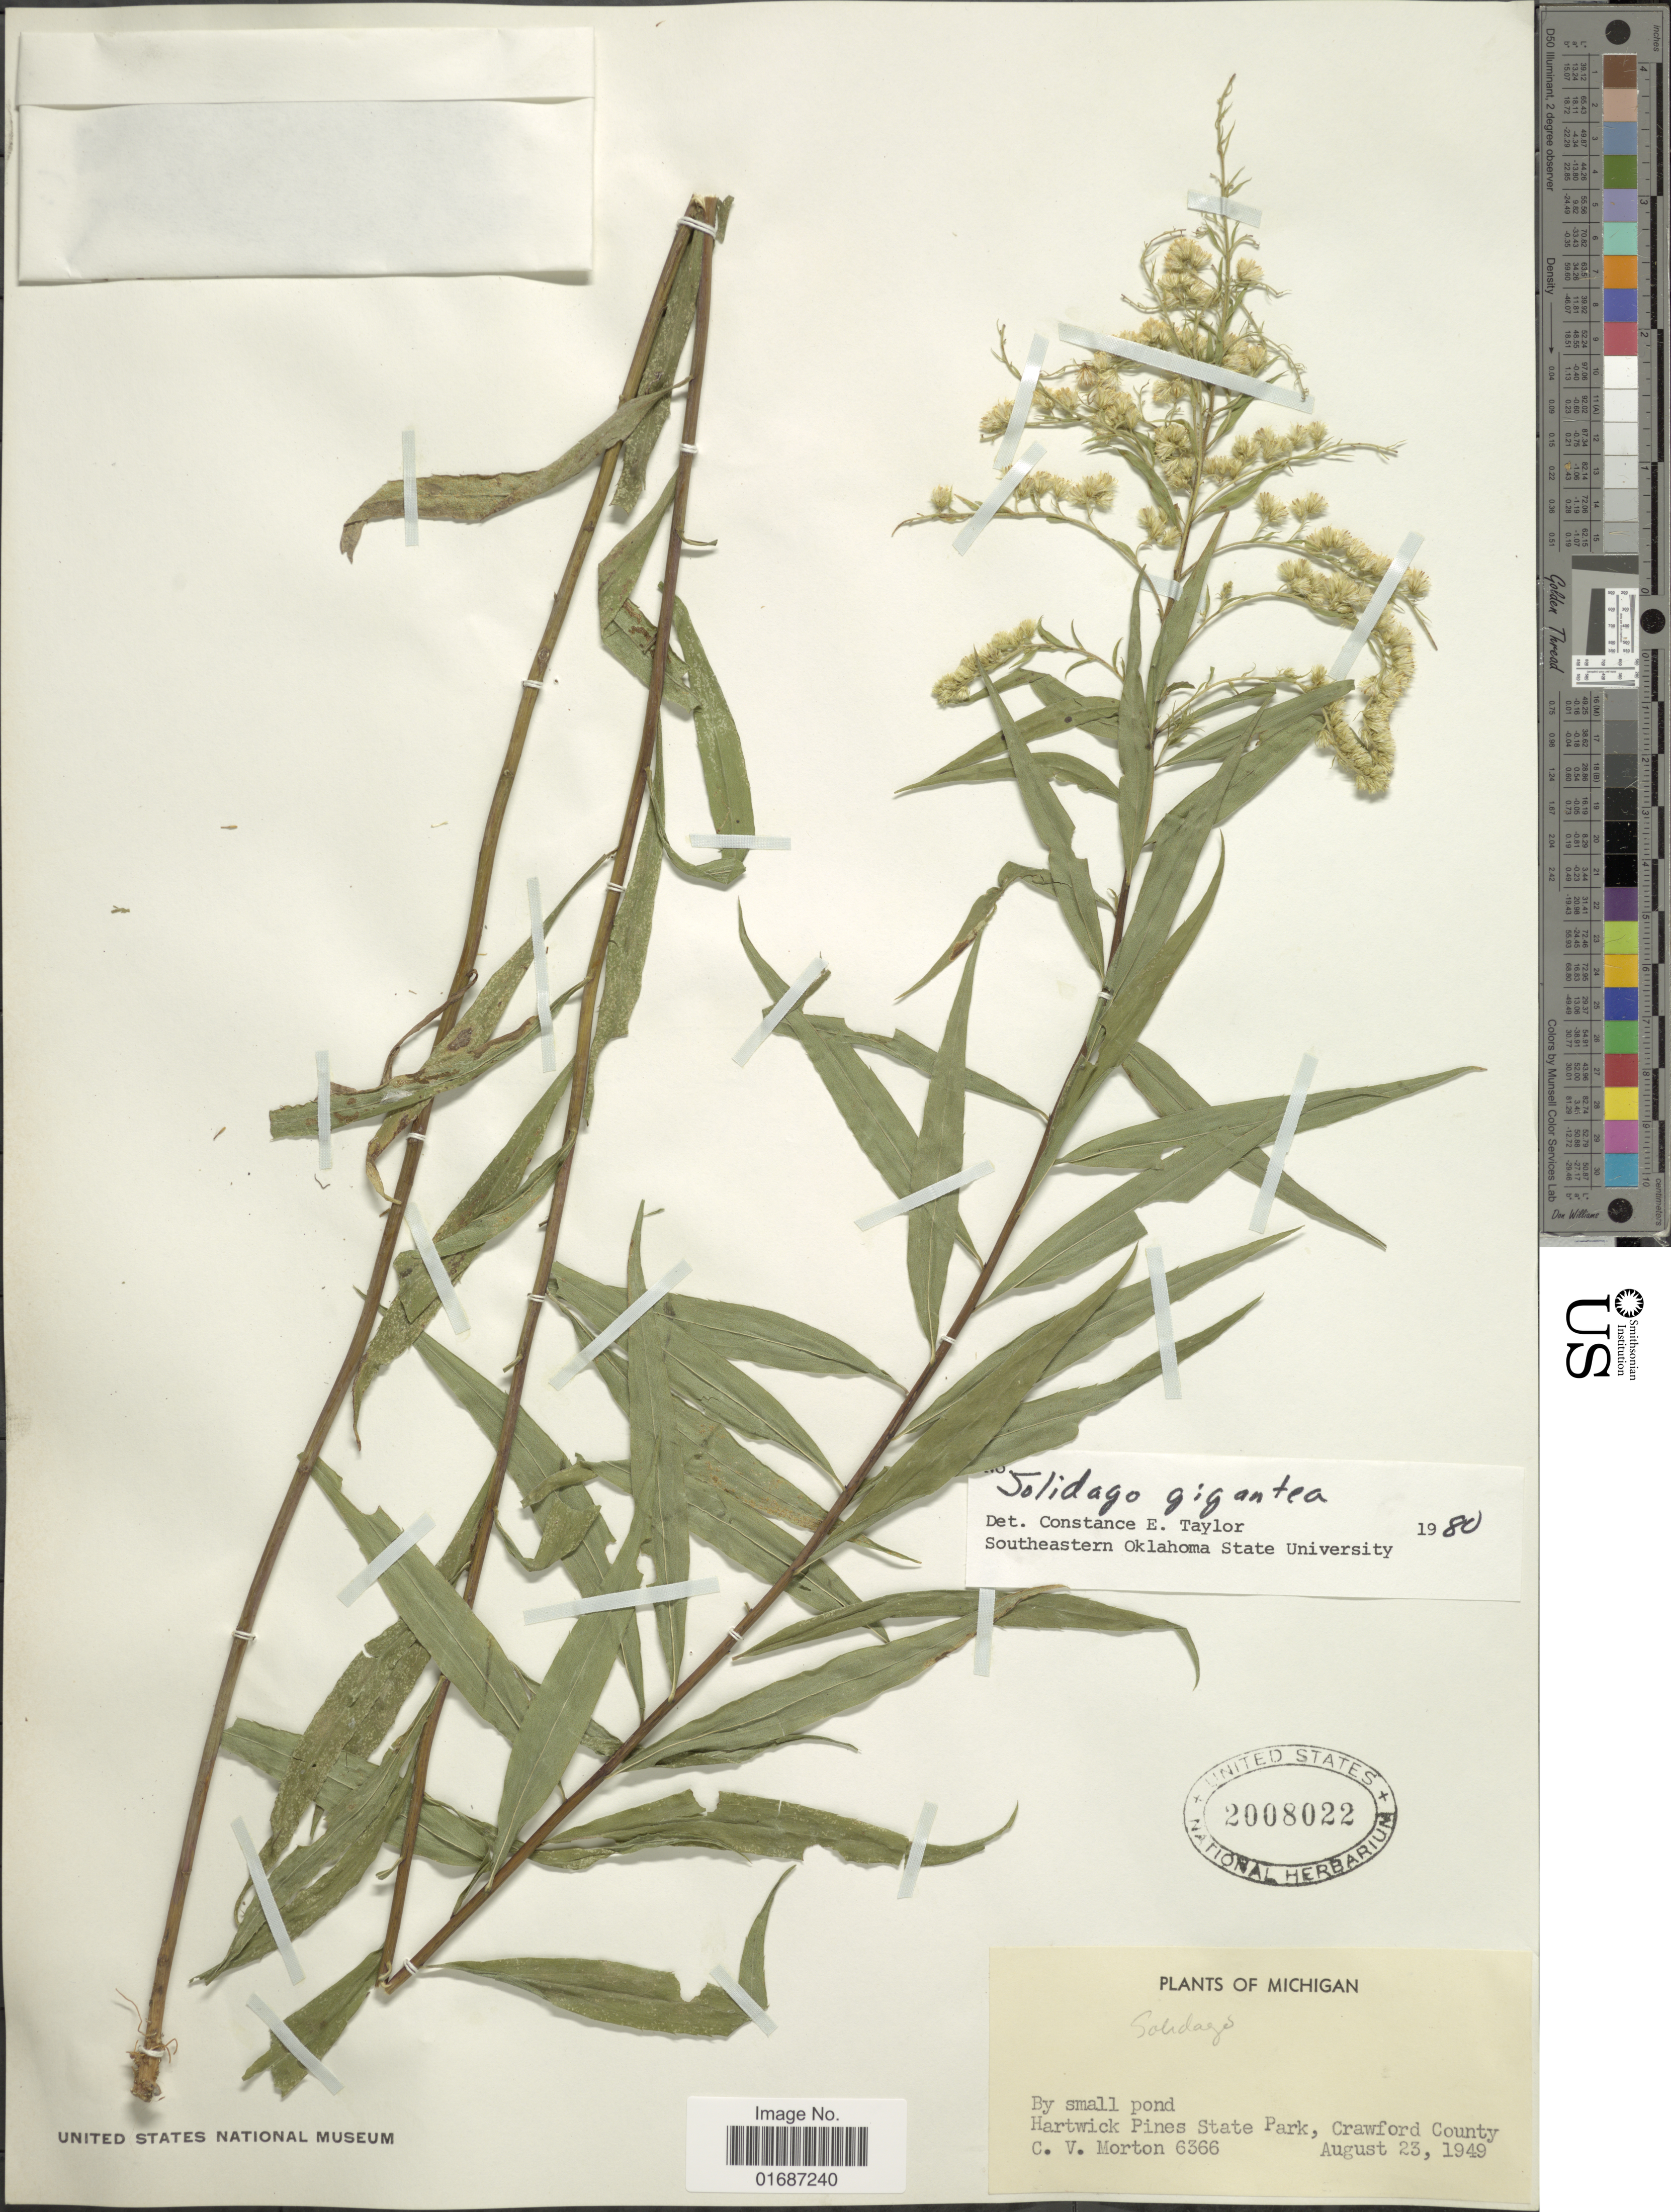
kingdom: Plantae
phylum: Tracheophyta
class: Magnoliopsida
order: Asterales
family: Asteraceae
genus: Solidago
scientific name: Solidago gigantea var. leiophylla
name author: Fernald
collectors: C. V. Morton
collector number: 6366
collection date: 1949-08-23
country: United States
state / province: Michigan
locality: By small pond, Hartwick Pines State Park, Crawford County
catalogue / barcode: US 2008022